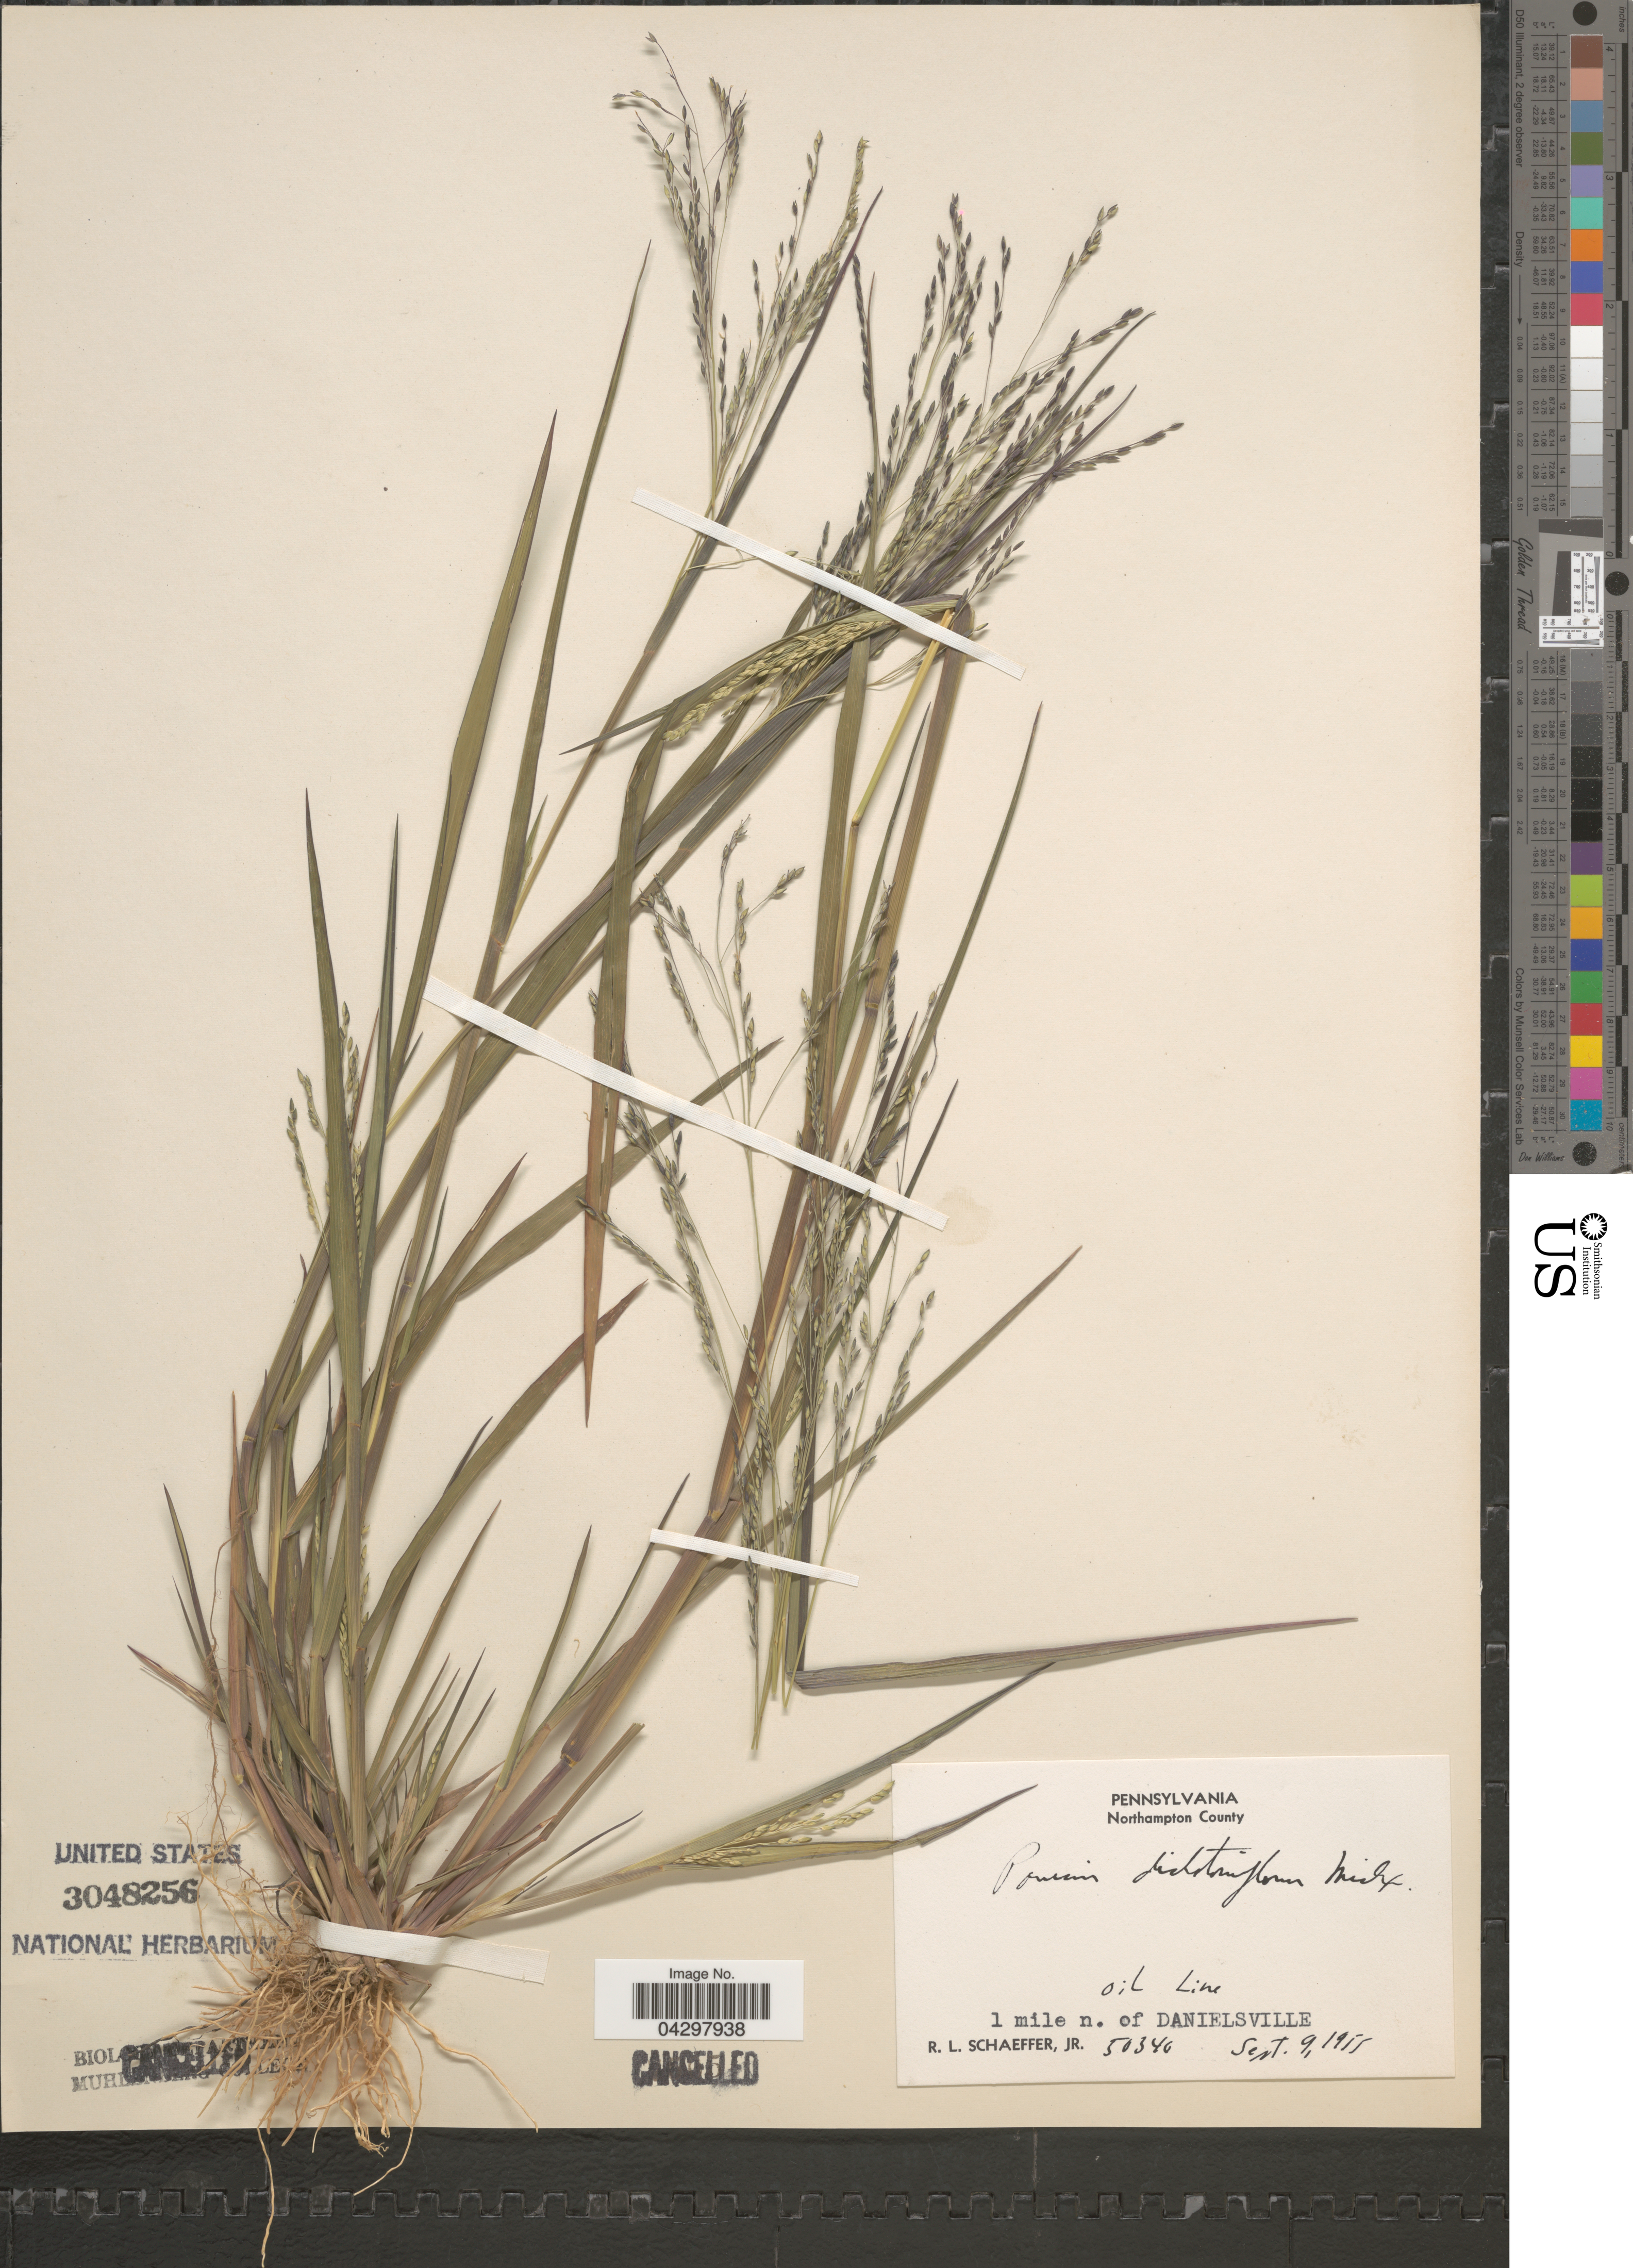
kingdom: Plantae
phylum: Tracheophyta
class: Liliopsida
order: Poales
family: Poaceae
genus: Panicum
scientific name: Panicum dichotomiflorum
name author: Michx.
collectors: R. L. Schaeffer Jr.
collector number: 50340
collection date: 1955-09-09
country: United States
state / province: Pennsylvania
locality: Northampton County. 1 mile n. of Danielsville.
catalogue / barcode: US 3048256